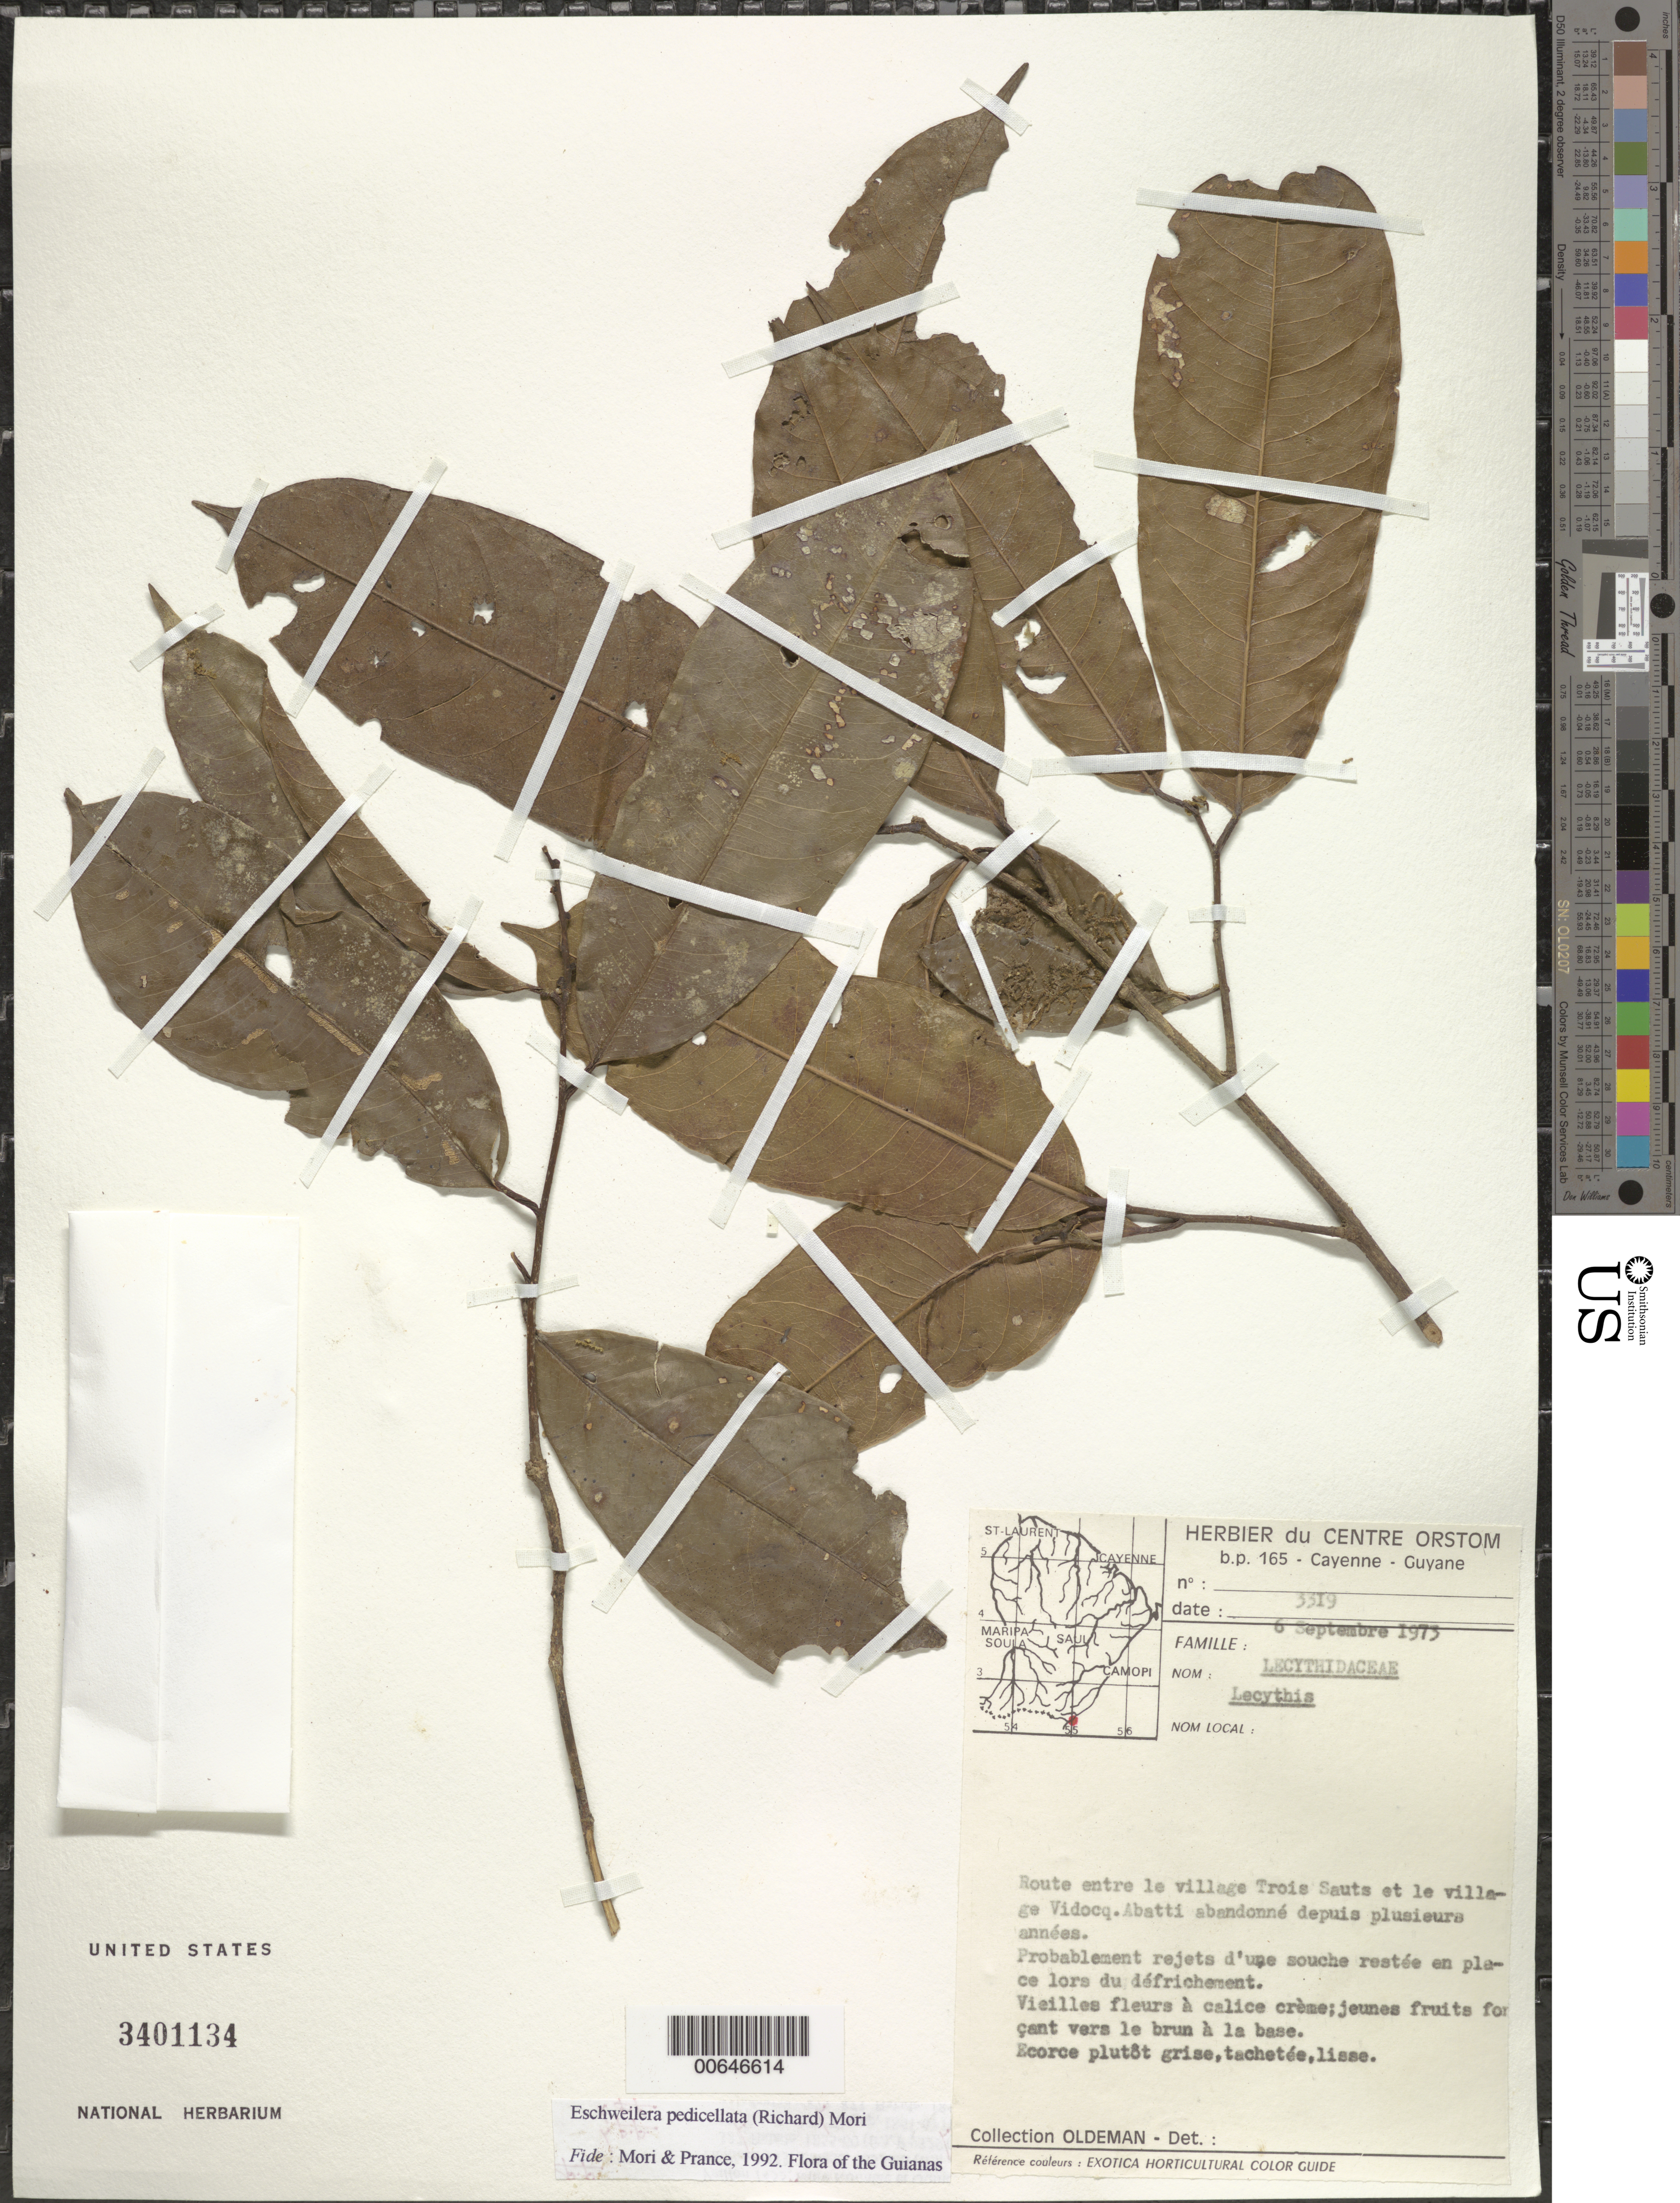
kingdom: Plantae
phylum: Tracheophyta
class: Magnoliopsida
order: Ericales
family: Lecythidaceae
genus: Eschweilera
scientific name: Eschweilera pedicellata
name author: (Rich.) S.A. Mori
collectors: R. Oldeman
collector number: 3319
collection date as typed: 6-Sep-73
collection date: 1973-09-06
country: French Guiana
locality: Trois Sauts village, road between and the village Vidoq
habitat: Abatti abandonne depuis plusieurs annees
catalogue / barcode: US 3401134